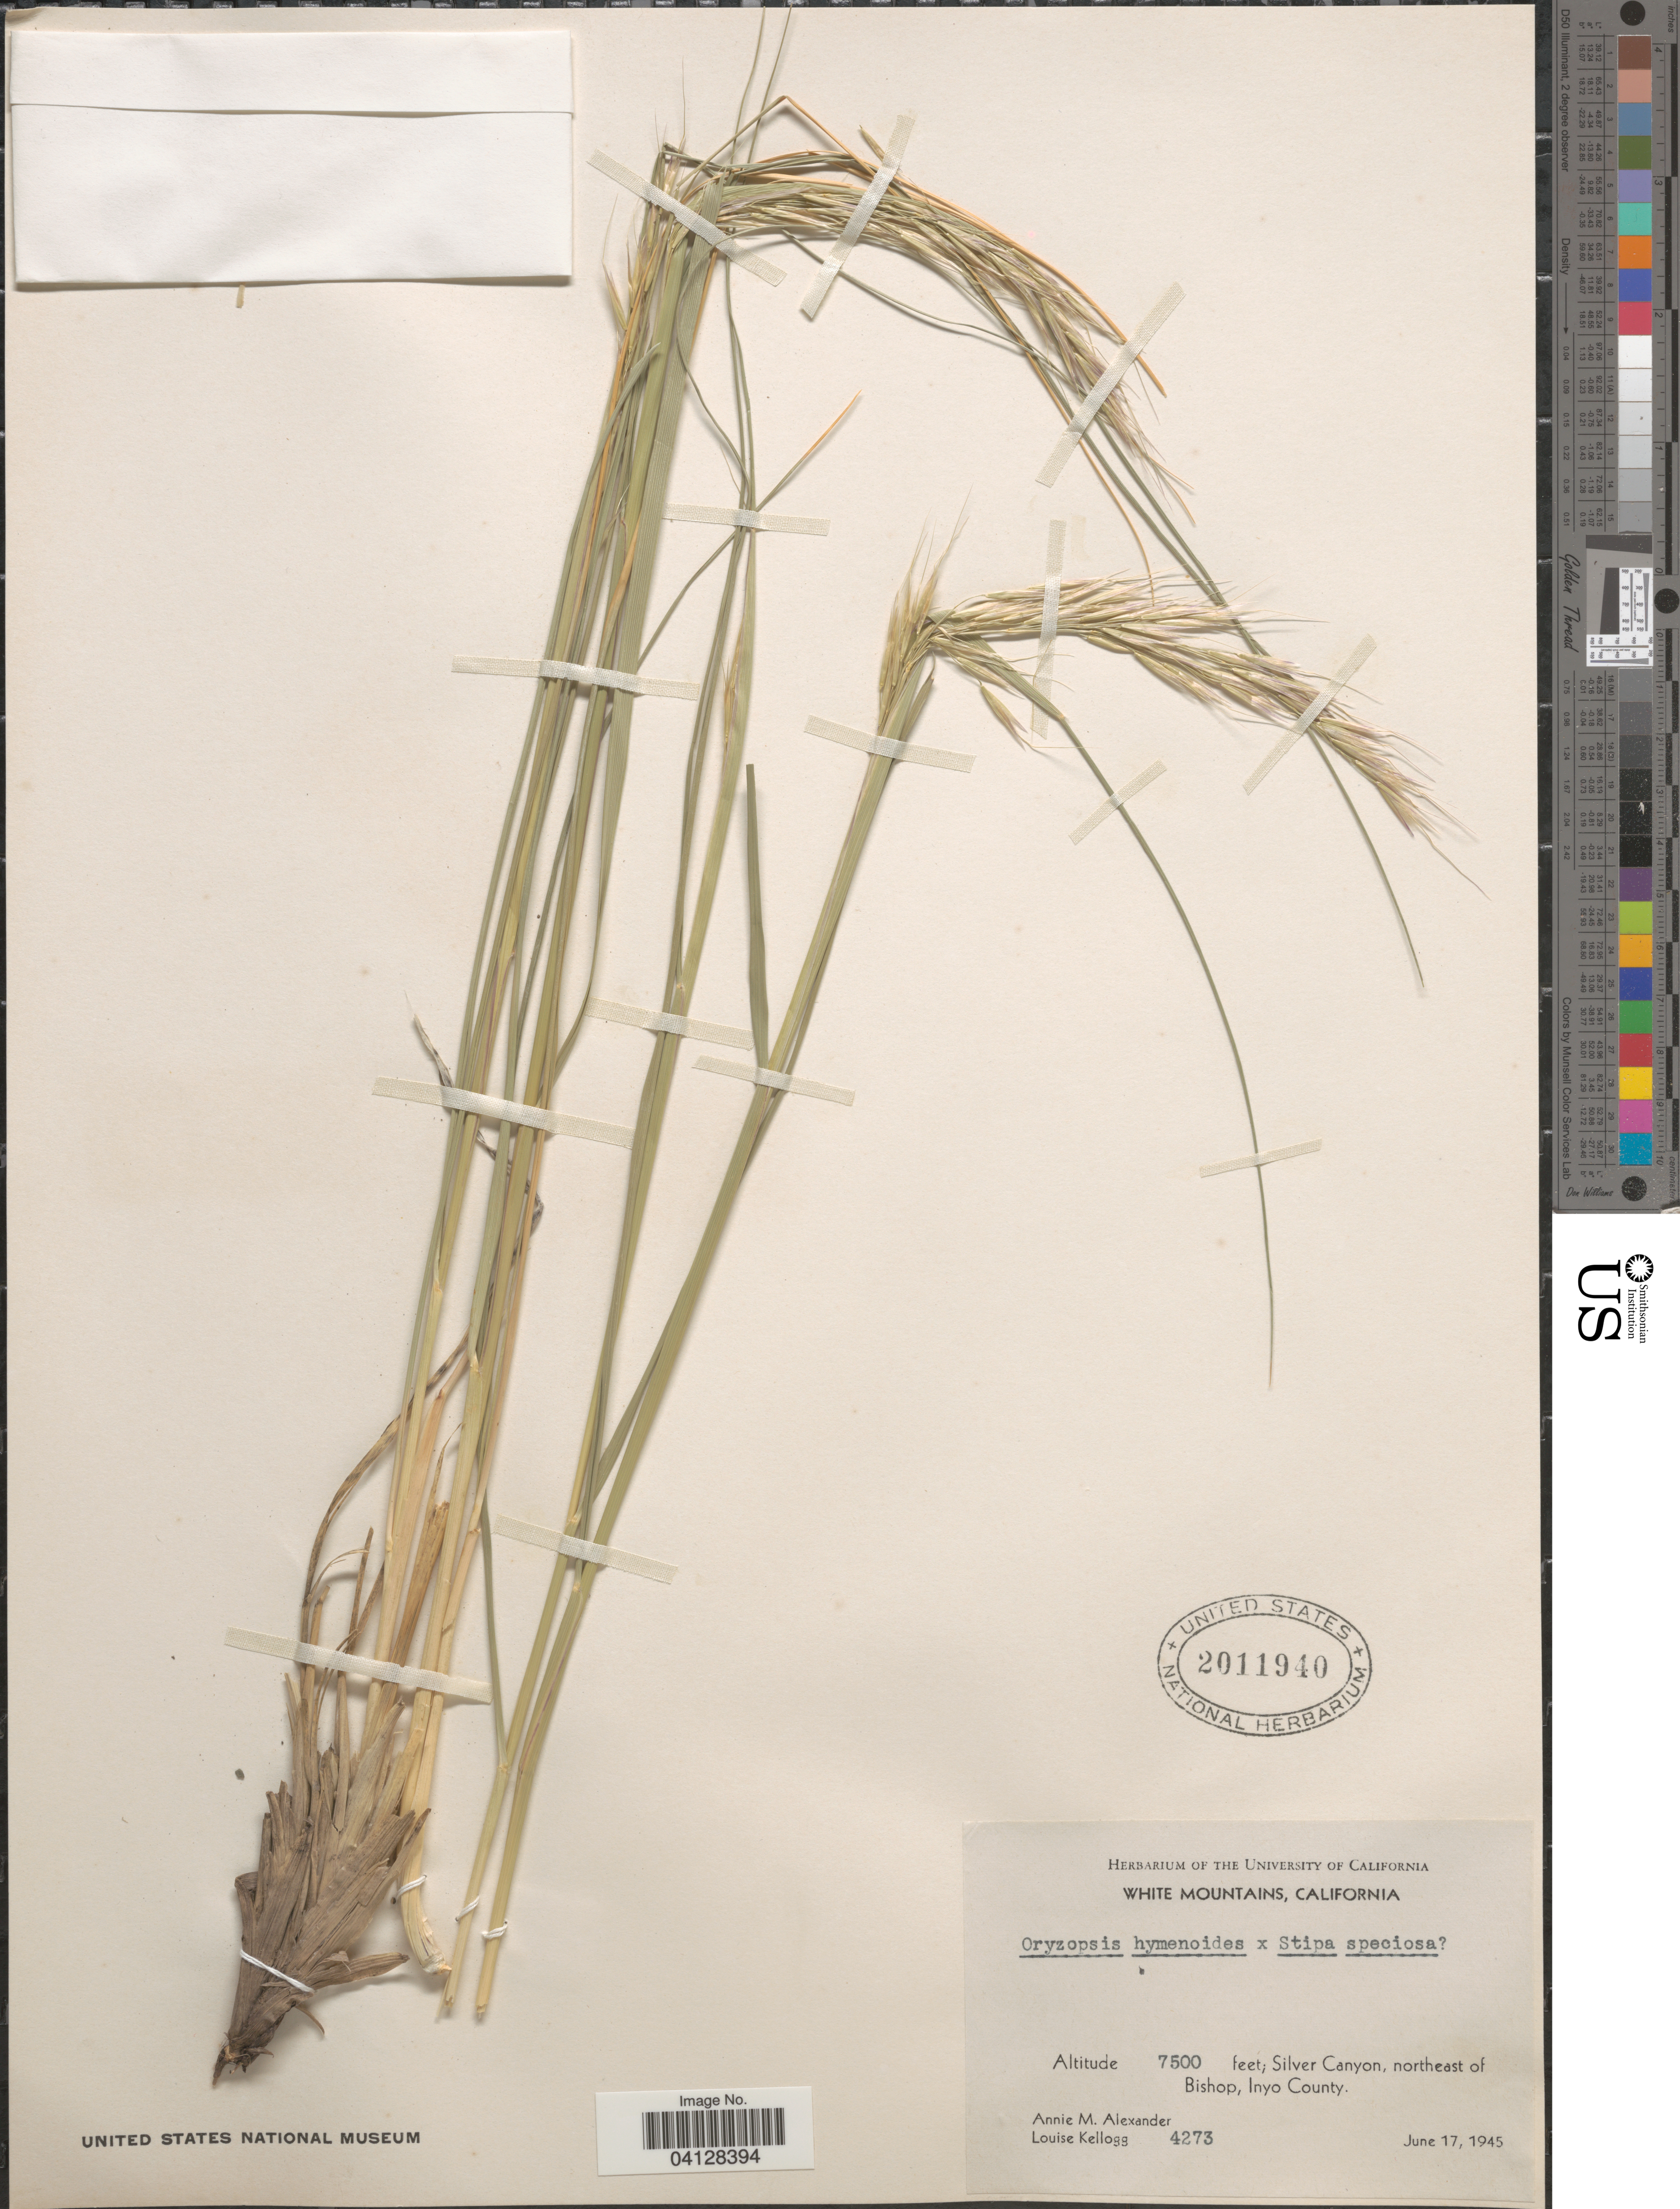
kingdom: Plantae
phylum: Tracheophyta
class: Liliopsida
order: Poales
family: Poaceae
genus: Oryzopsis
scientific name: Oryzopsis hymenoides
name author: (Roem. & Schult.) Ricker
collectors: A. M. Alexander & L. Kellogg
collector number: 4273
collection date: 1945-06-17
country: United States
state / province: California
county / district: Inyo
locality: White Mountains. Silver Canyon, northeast of Bishop, Inyo County.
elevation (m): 2286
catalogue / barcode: US 2011940